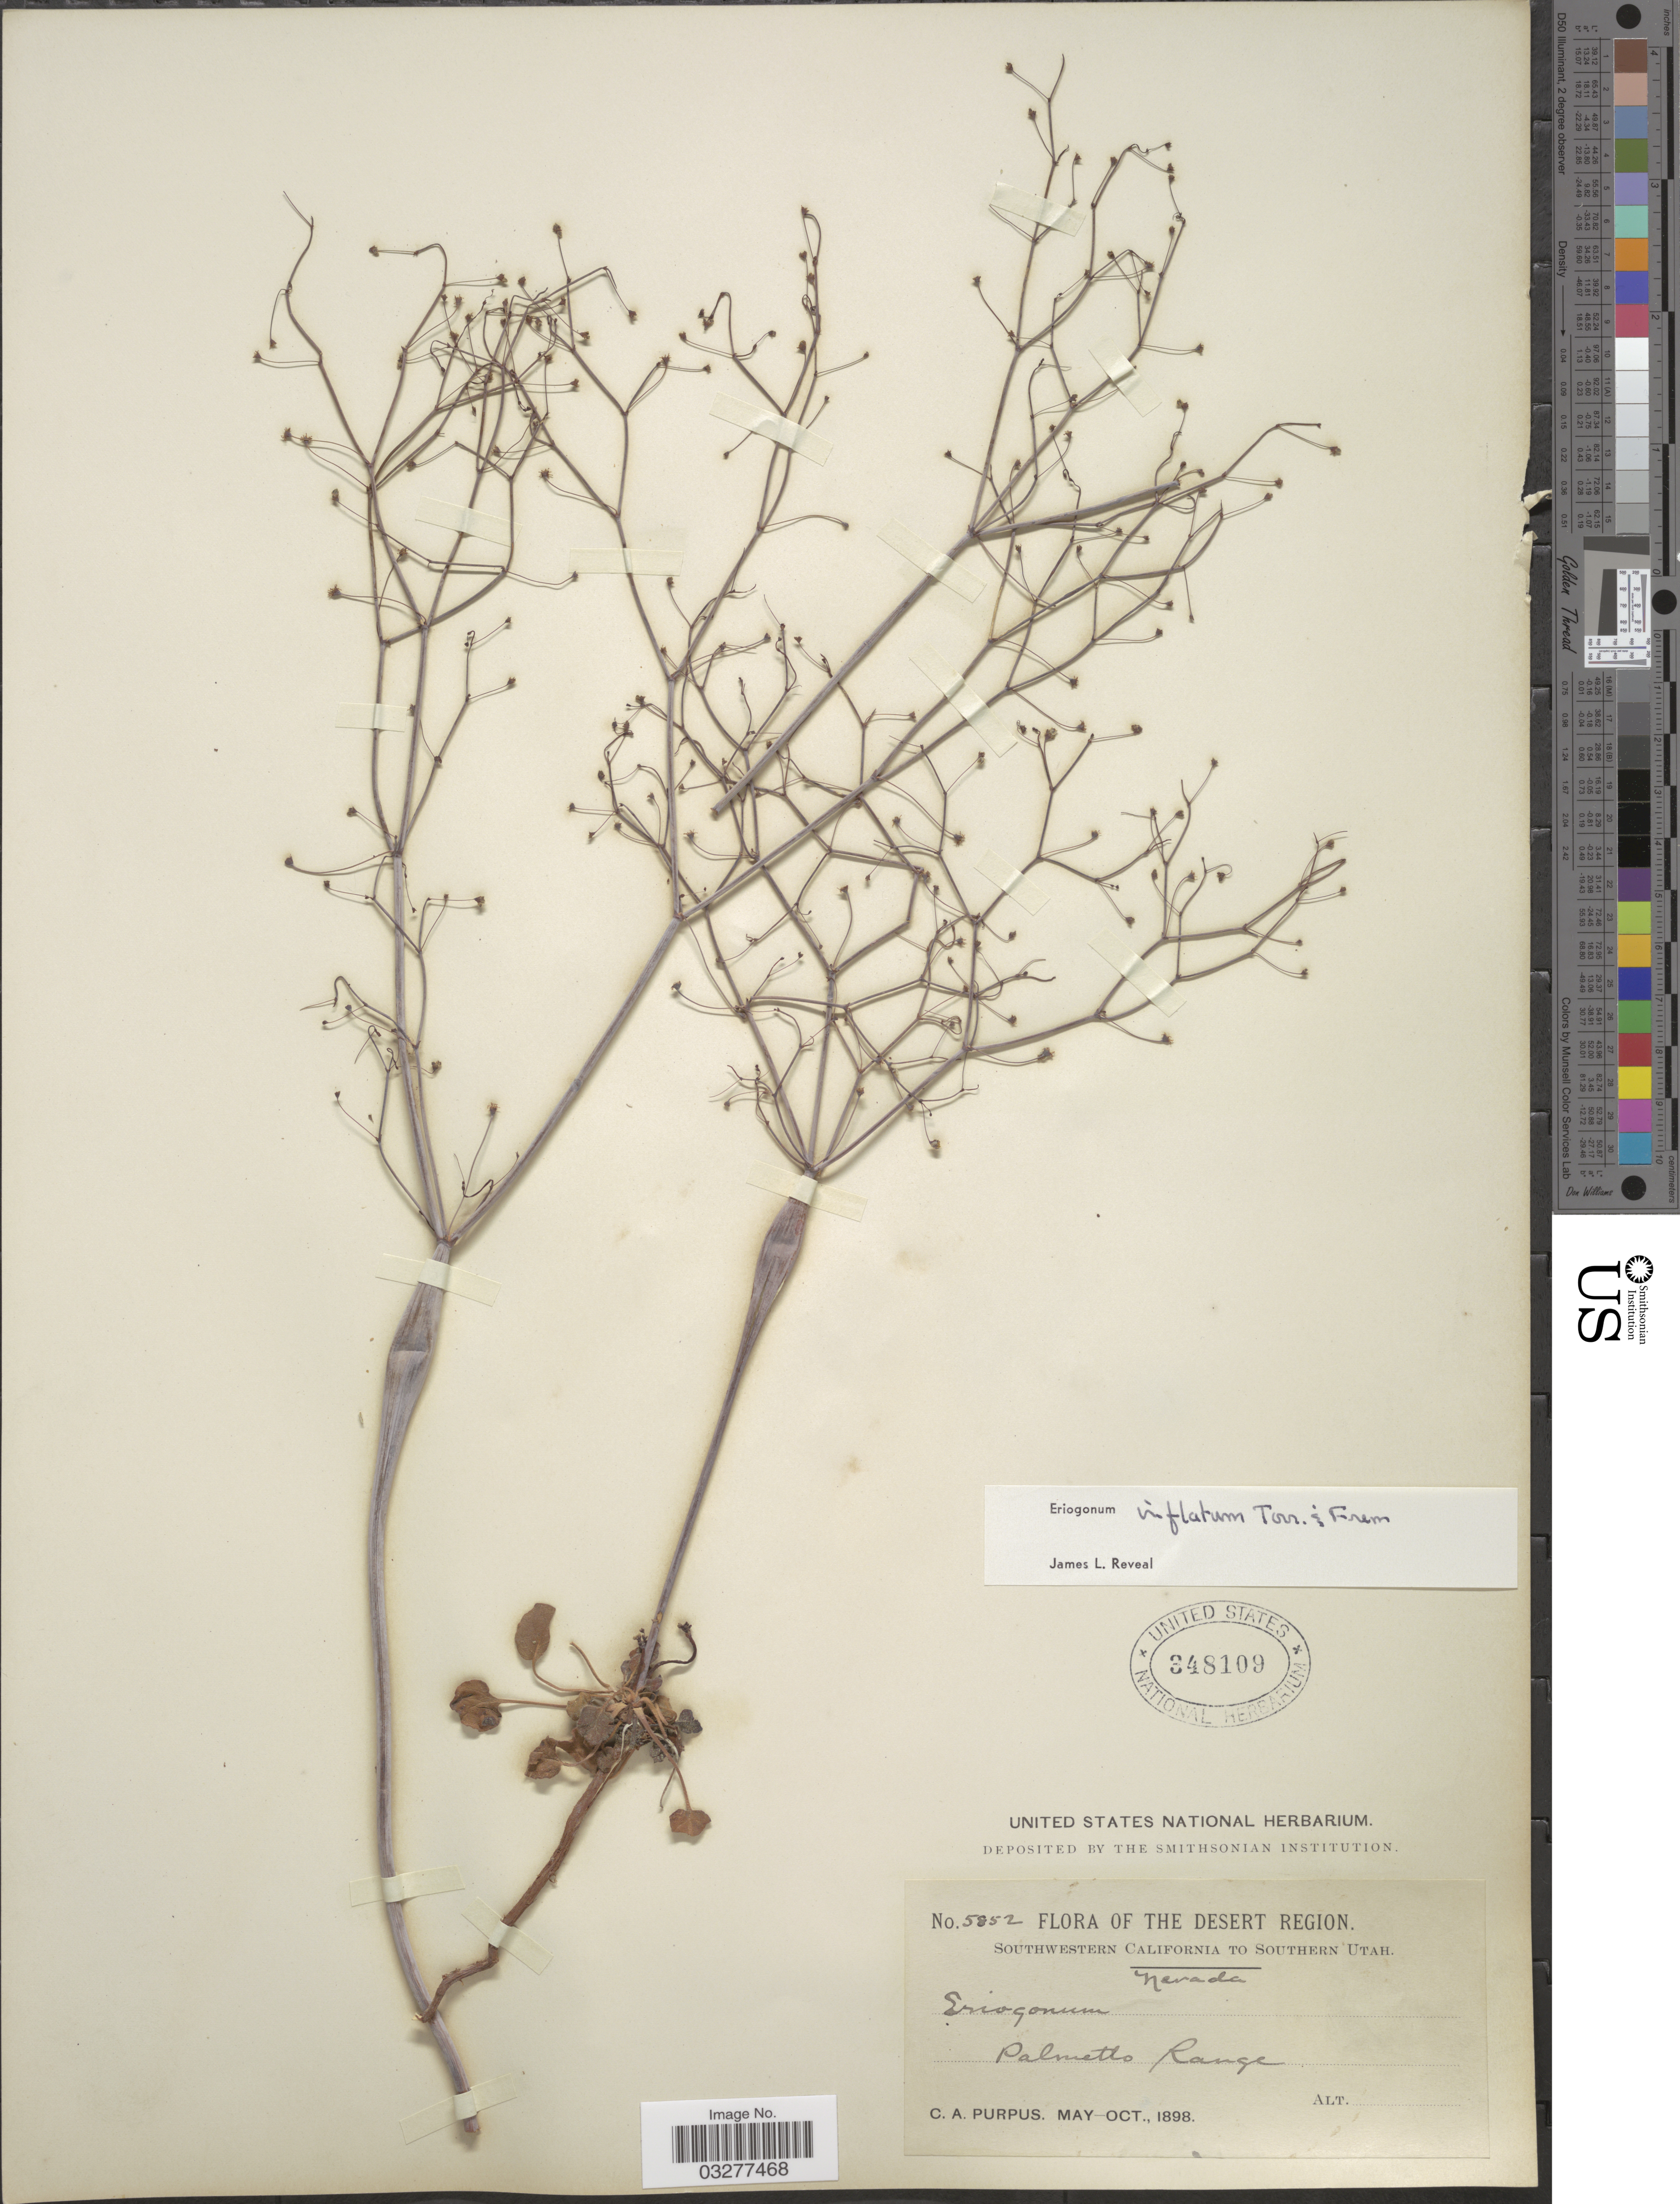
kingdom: Plantae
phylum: Tracheophyta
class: Magnoliopsida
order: Caryophyllales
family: Polygonaceae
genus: Eriogonum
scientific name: Eriogonum inflatum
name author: Torr. & Frém.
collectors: C. A. Purpus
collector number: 5852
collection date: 1898-05/1898-10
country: United States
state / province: Nevada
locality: The Desert Region. Palmetto Range.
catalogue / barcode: US 348109